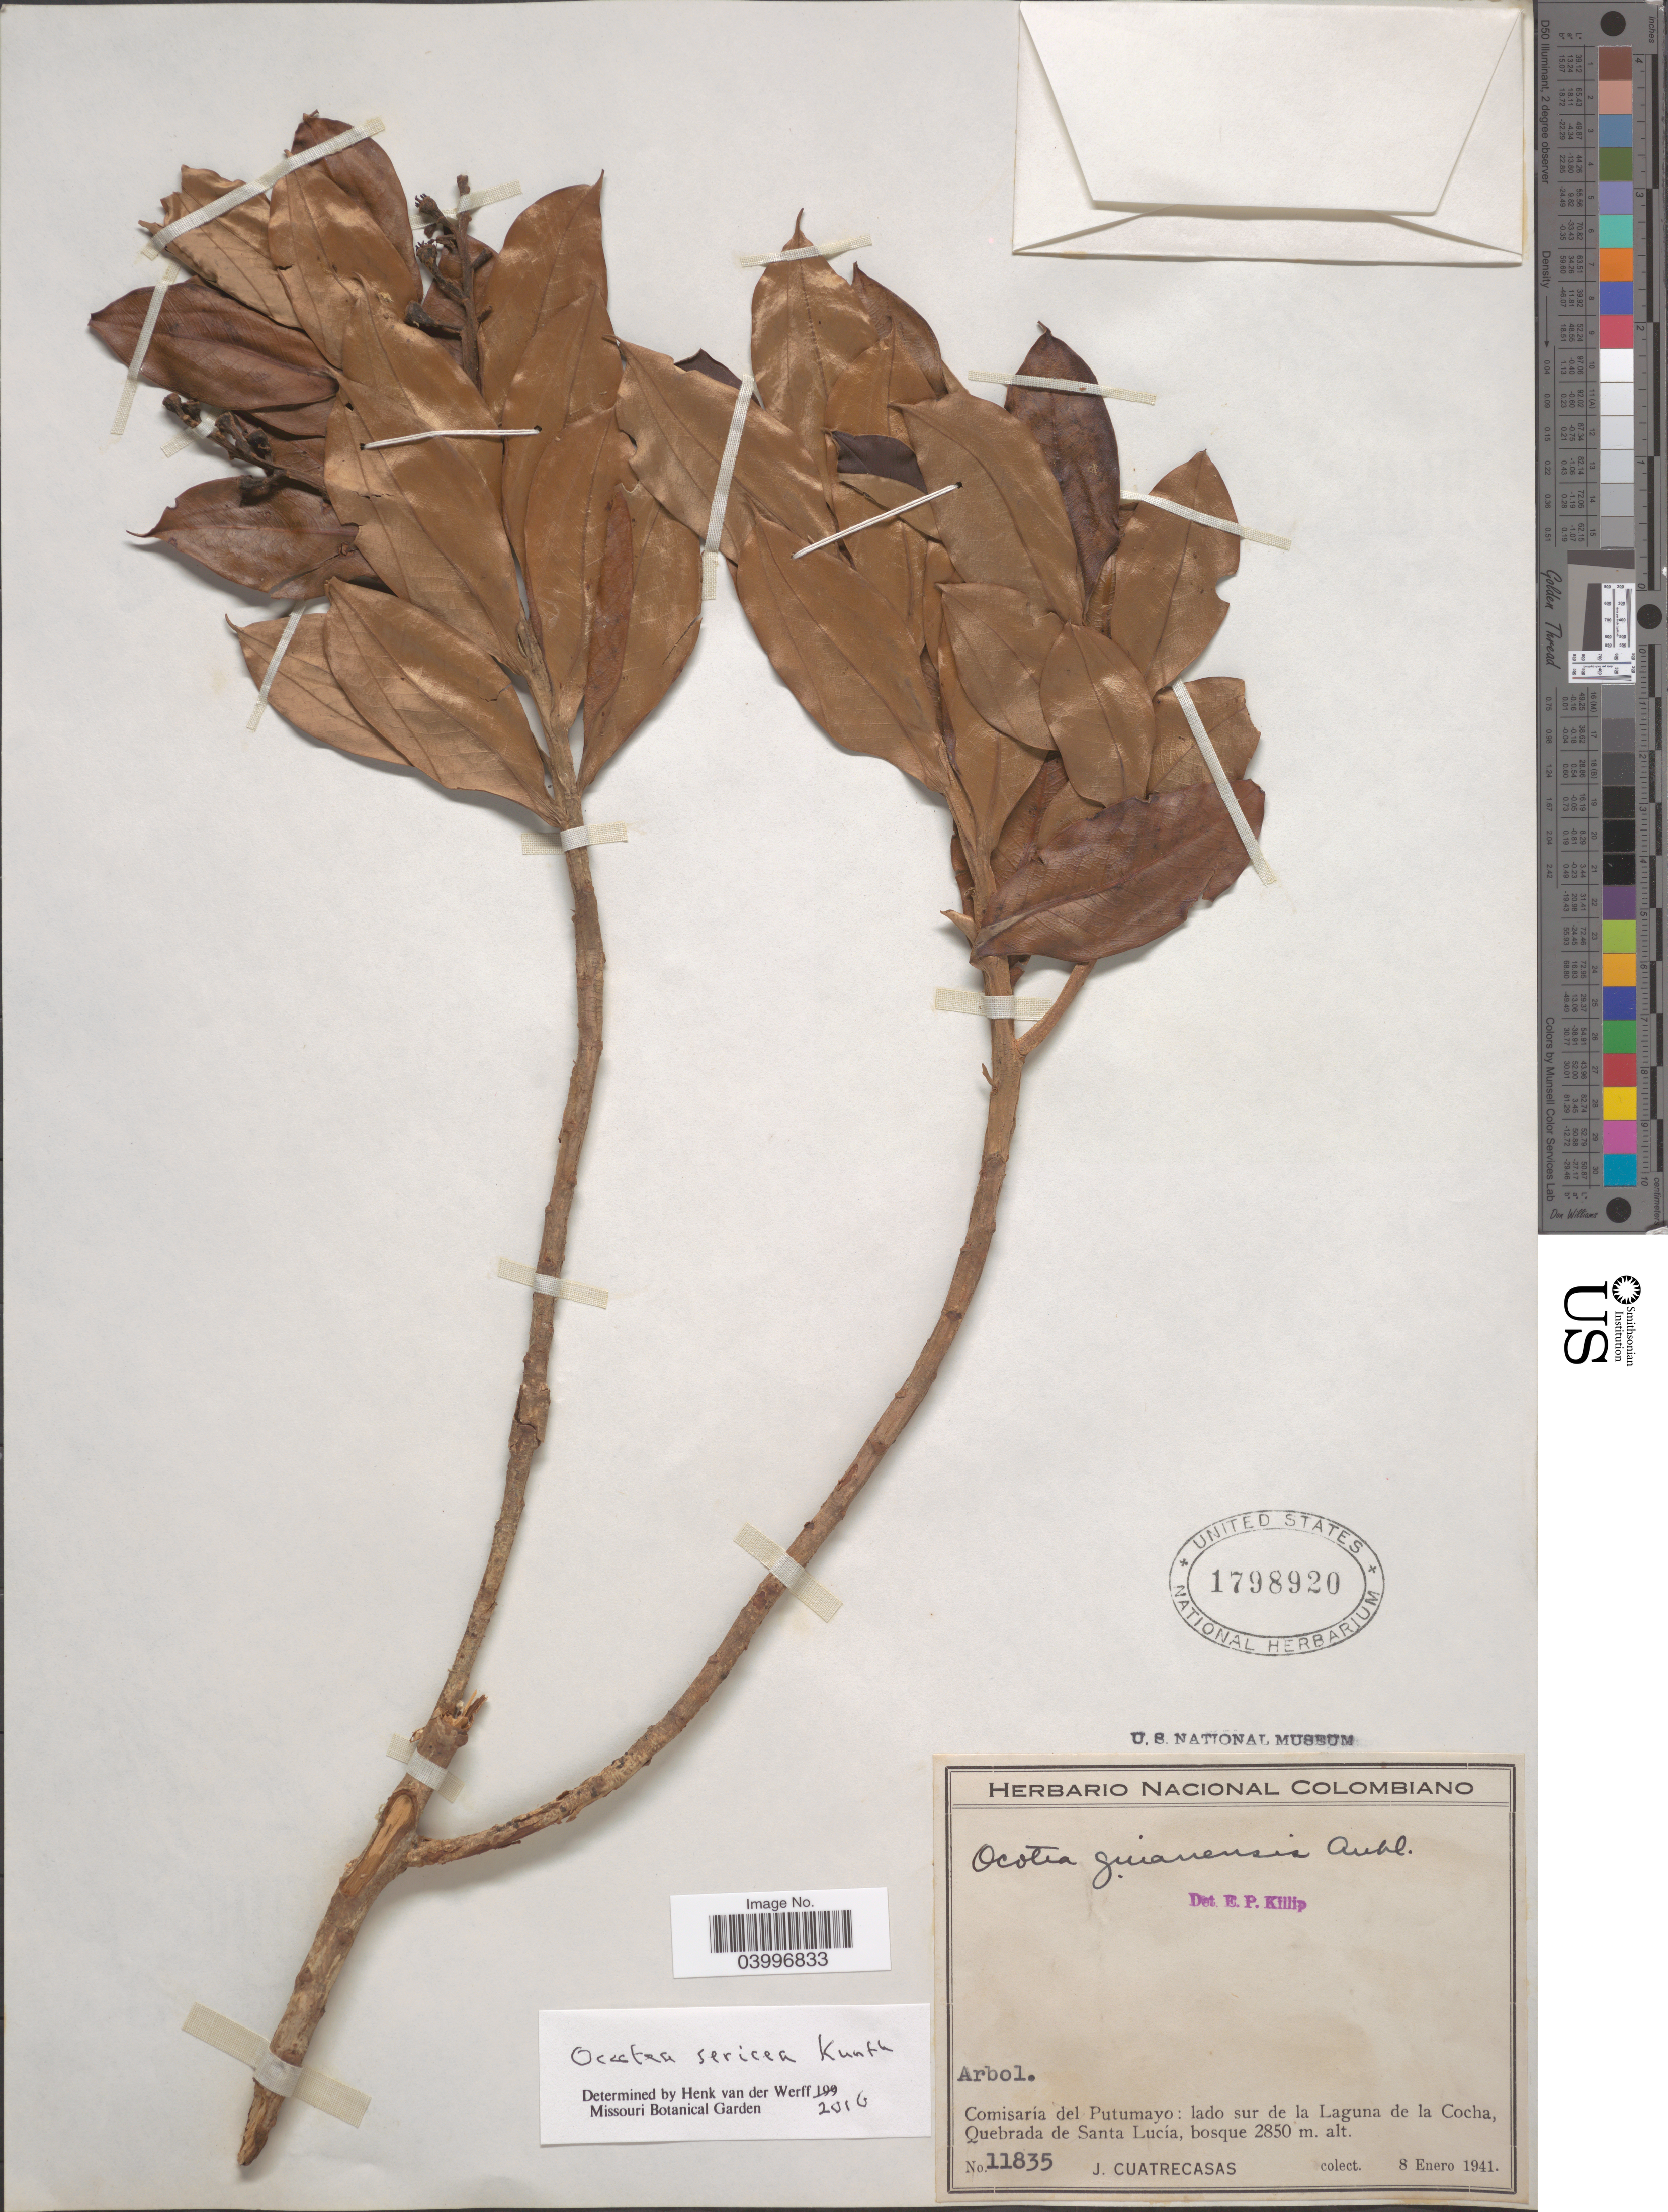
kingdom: Plantae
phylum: Tracheophyta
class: Magnoliopsida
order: Laurales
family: Lauraceae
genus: Ocotea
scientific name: Ocotea sericea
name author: Kunth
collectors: J. Cuatrecasas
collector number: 11835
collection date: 1941-01-08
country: Colombia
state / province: Putumayo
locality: Comisaría del Putumayo: lado sur de la Laguna de la Cocha, Quebrada de Santa Lucia.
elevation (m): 2850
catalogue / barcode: US 1798920